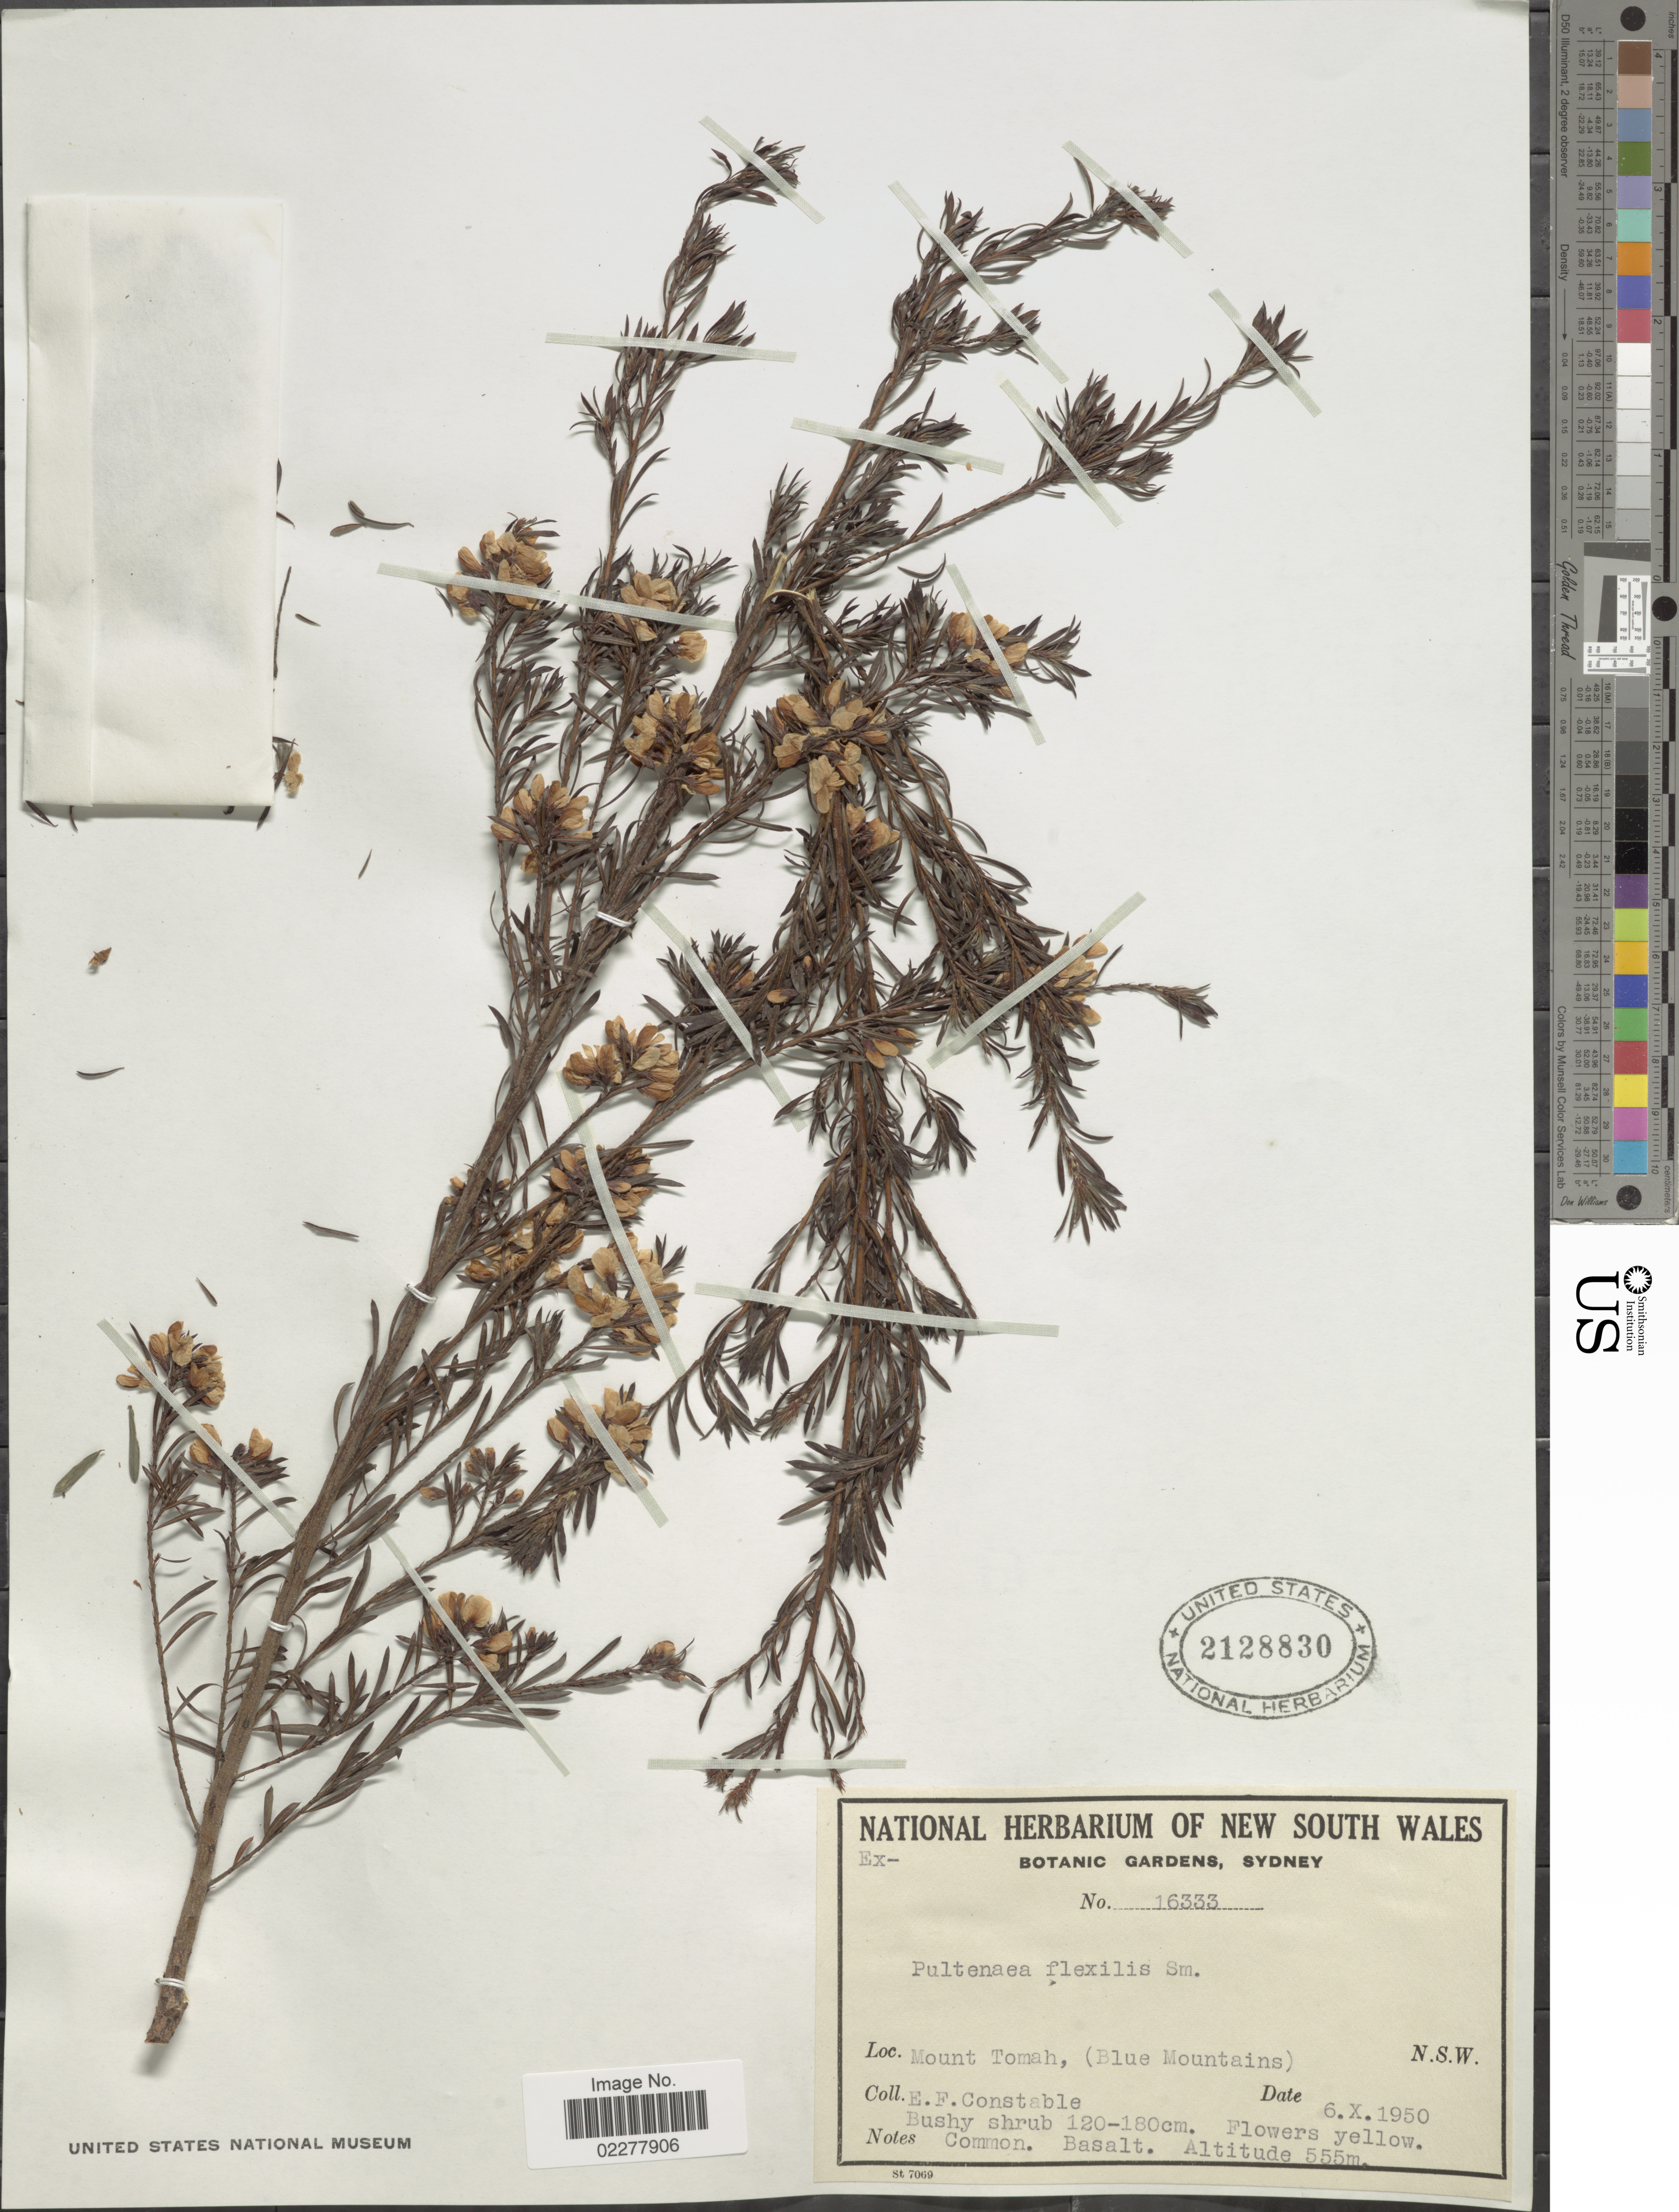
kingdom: Plantae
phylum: Tracheophyta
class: Magnoliopsida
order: Fabales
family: Fabaceae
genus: Pultenaea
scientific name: Pultenaea flexilis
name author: Sm.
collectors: E. F. Constable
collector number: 16333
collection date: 1950-10-06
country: Australia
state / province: New South Wales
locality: Mount Tomah, (Blue Mountains). N.S.W.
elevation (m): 555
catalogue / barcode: US 2128830